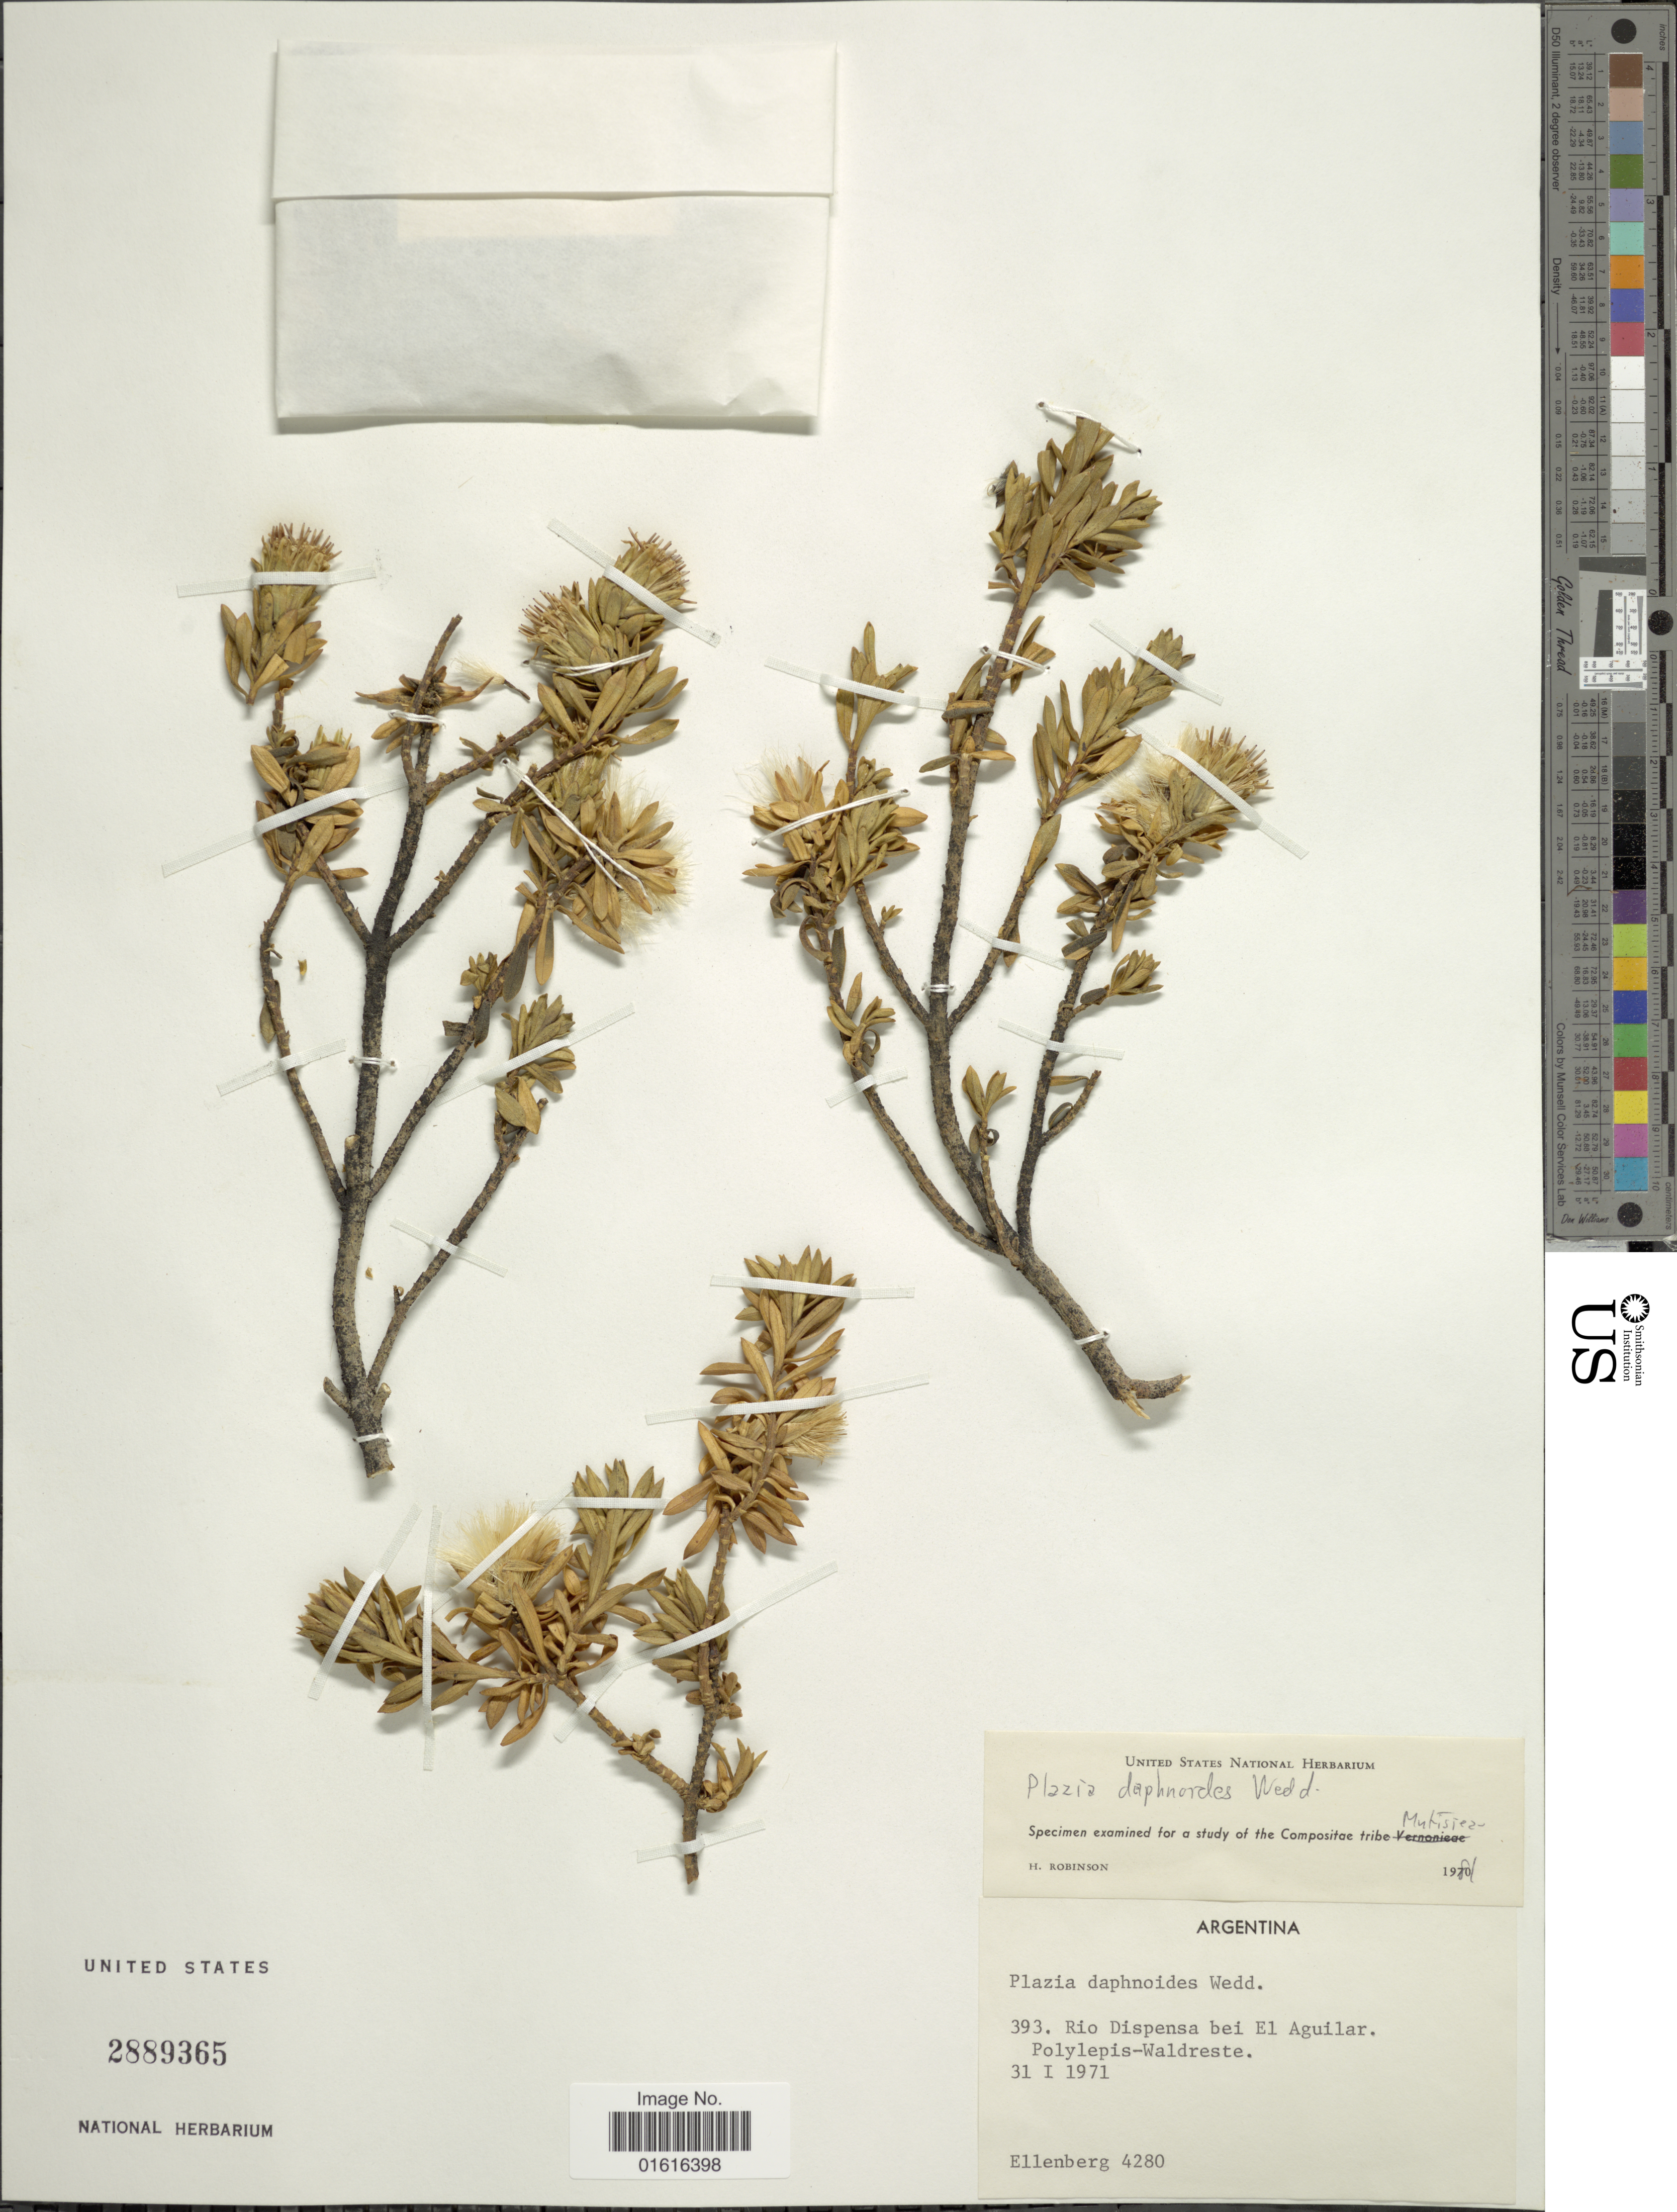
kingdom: Plantae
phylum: Tracheophyta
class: Magnoliopsida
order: Asterales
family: Asteraceae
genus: Plazia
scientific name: Plazia daphnoides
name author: Wedd.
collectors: H. Ellenberg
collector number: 4280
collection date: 1971-01-31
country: Argentina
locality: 393. Rio Despensa bei El Aguilar.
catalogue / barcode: US 2889365